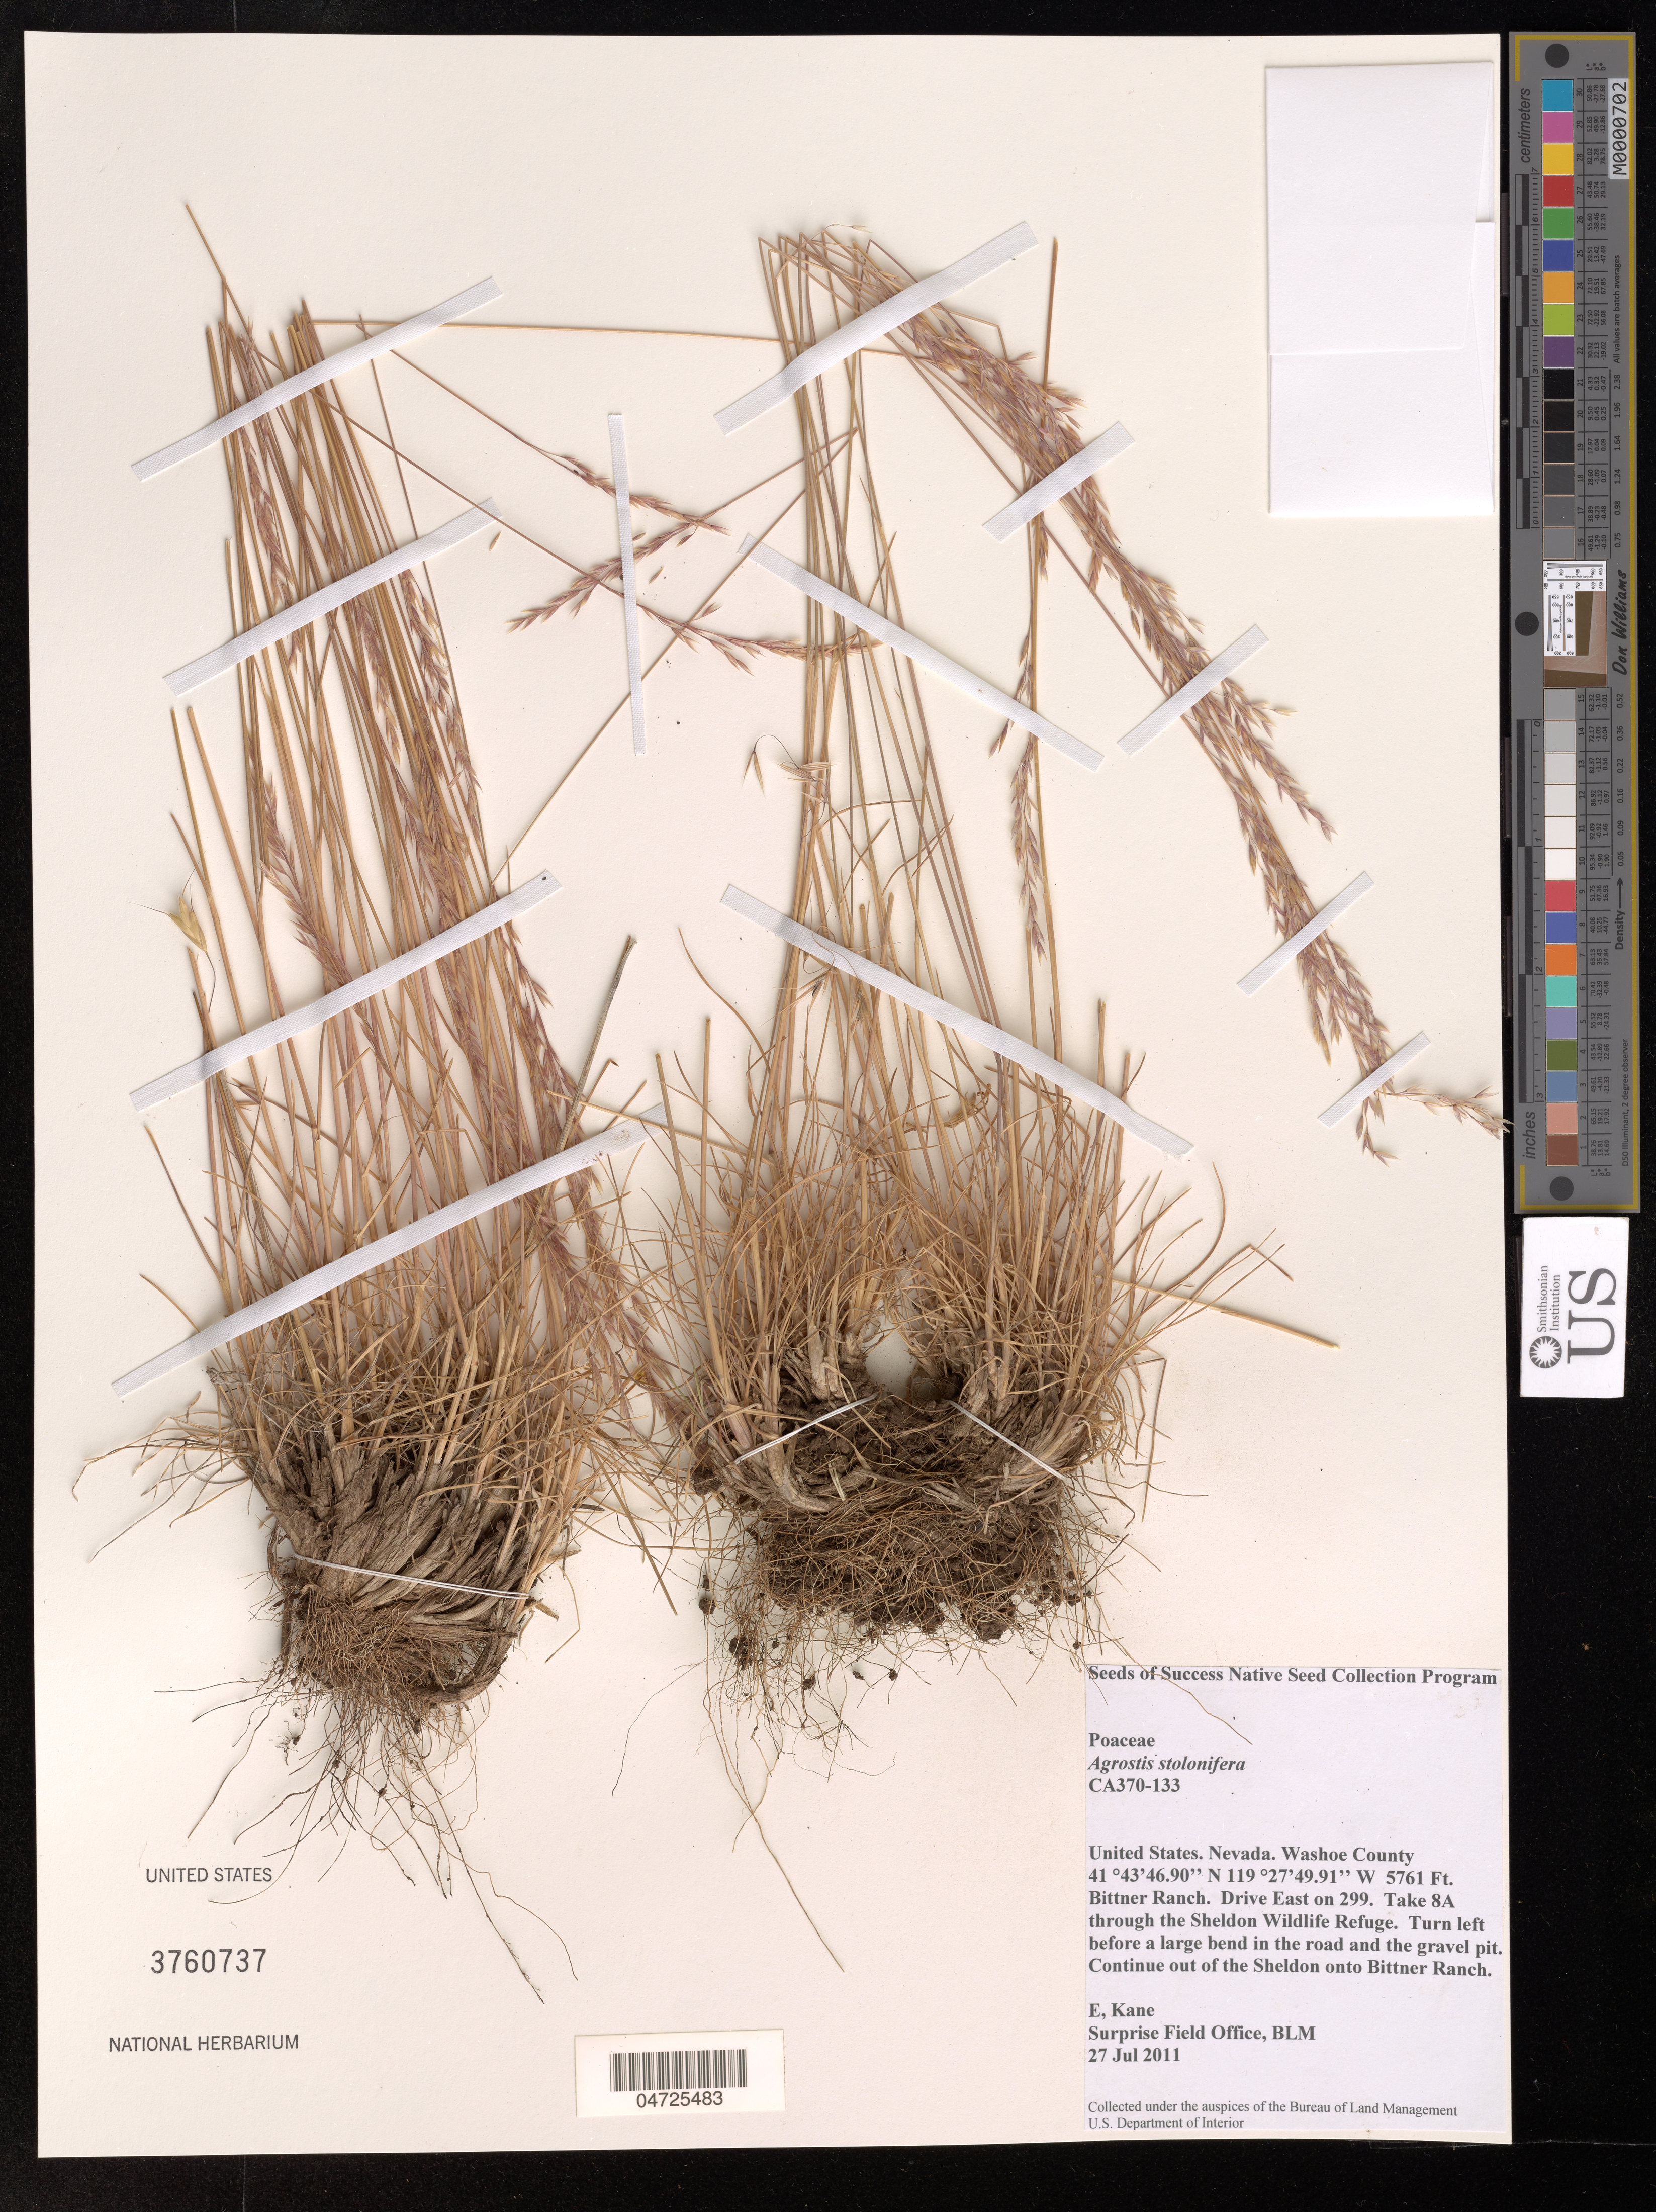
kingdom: Plantae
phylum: Tracheophyta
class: Liliopsida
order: Poales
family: Poaceae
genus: Agrostis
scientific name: Agrostis stolonifera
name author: L.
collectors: E. Kane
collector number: CA370-133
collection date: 2011-07-27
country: United States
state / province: Nevada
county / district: Washoe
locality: Washoe County. Bittner Ranch. Drive East on 299. Take 8A through the Sheldon Wildlife Refuge. Turn left before a large bend in the road and the gravel pit. Continue out of the Sheldon onto Bittner Ranch.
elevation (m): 1756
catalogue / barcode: US 3760737